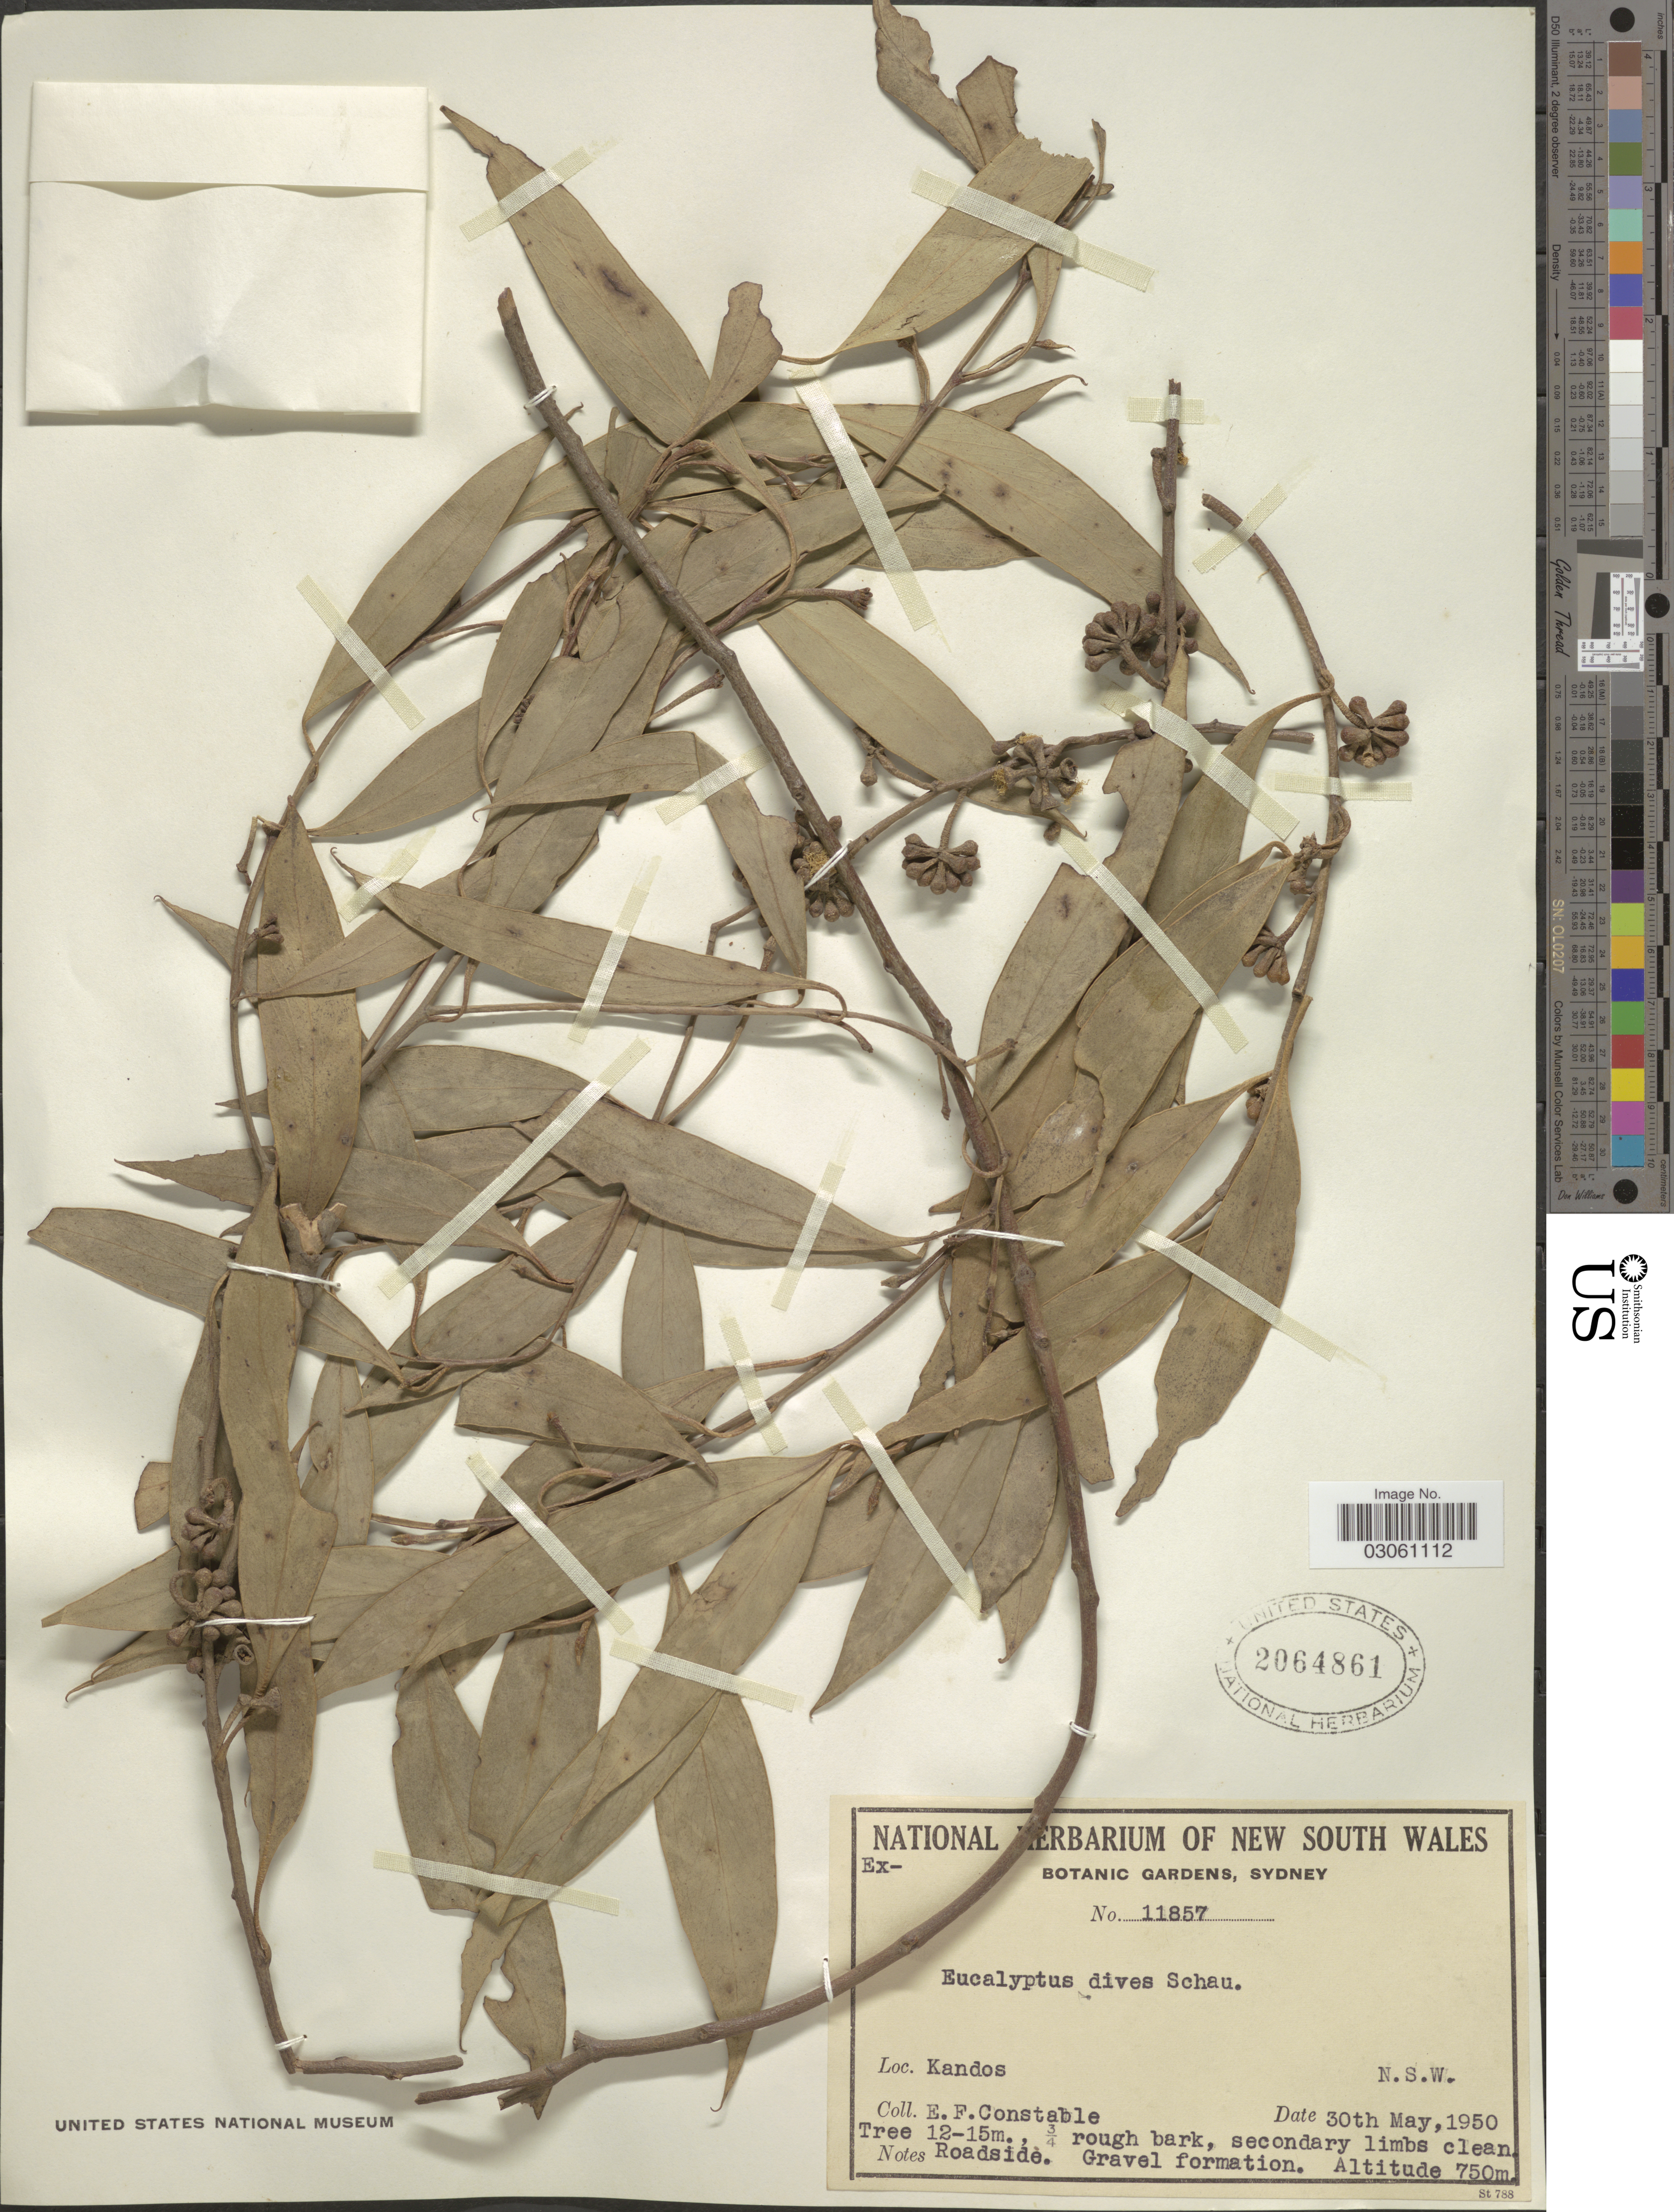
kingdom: Plantae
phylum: Tracheophyta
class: Magnoliopsida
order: Myrtales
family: Myrtaceae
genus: Eucalyptus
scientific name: Eucalyptus dives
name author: Schauer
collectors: E. F. Constable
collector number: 11857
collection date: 1950-05-30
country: Australia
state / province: New South Wales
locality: Kandos.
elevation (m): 750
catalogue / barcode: US 2064861